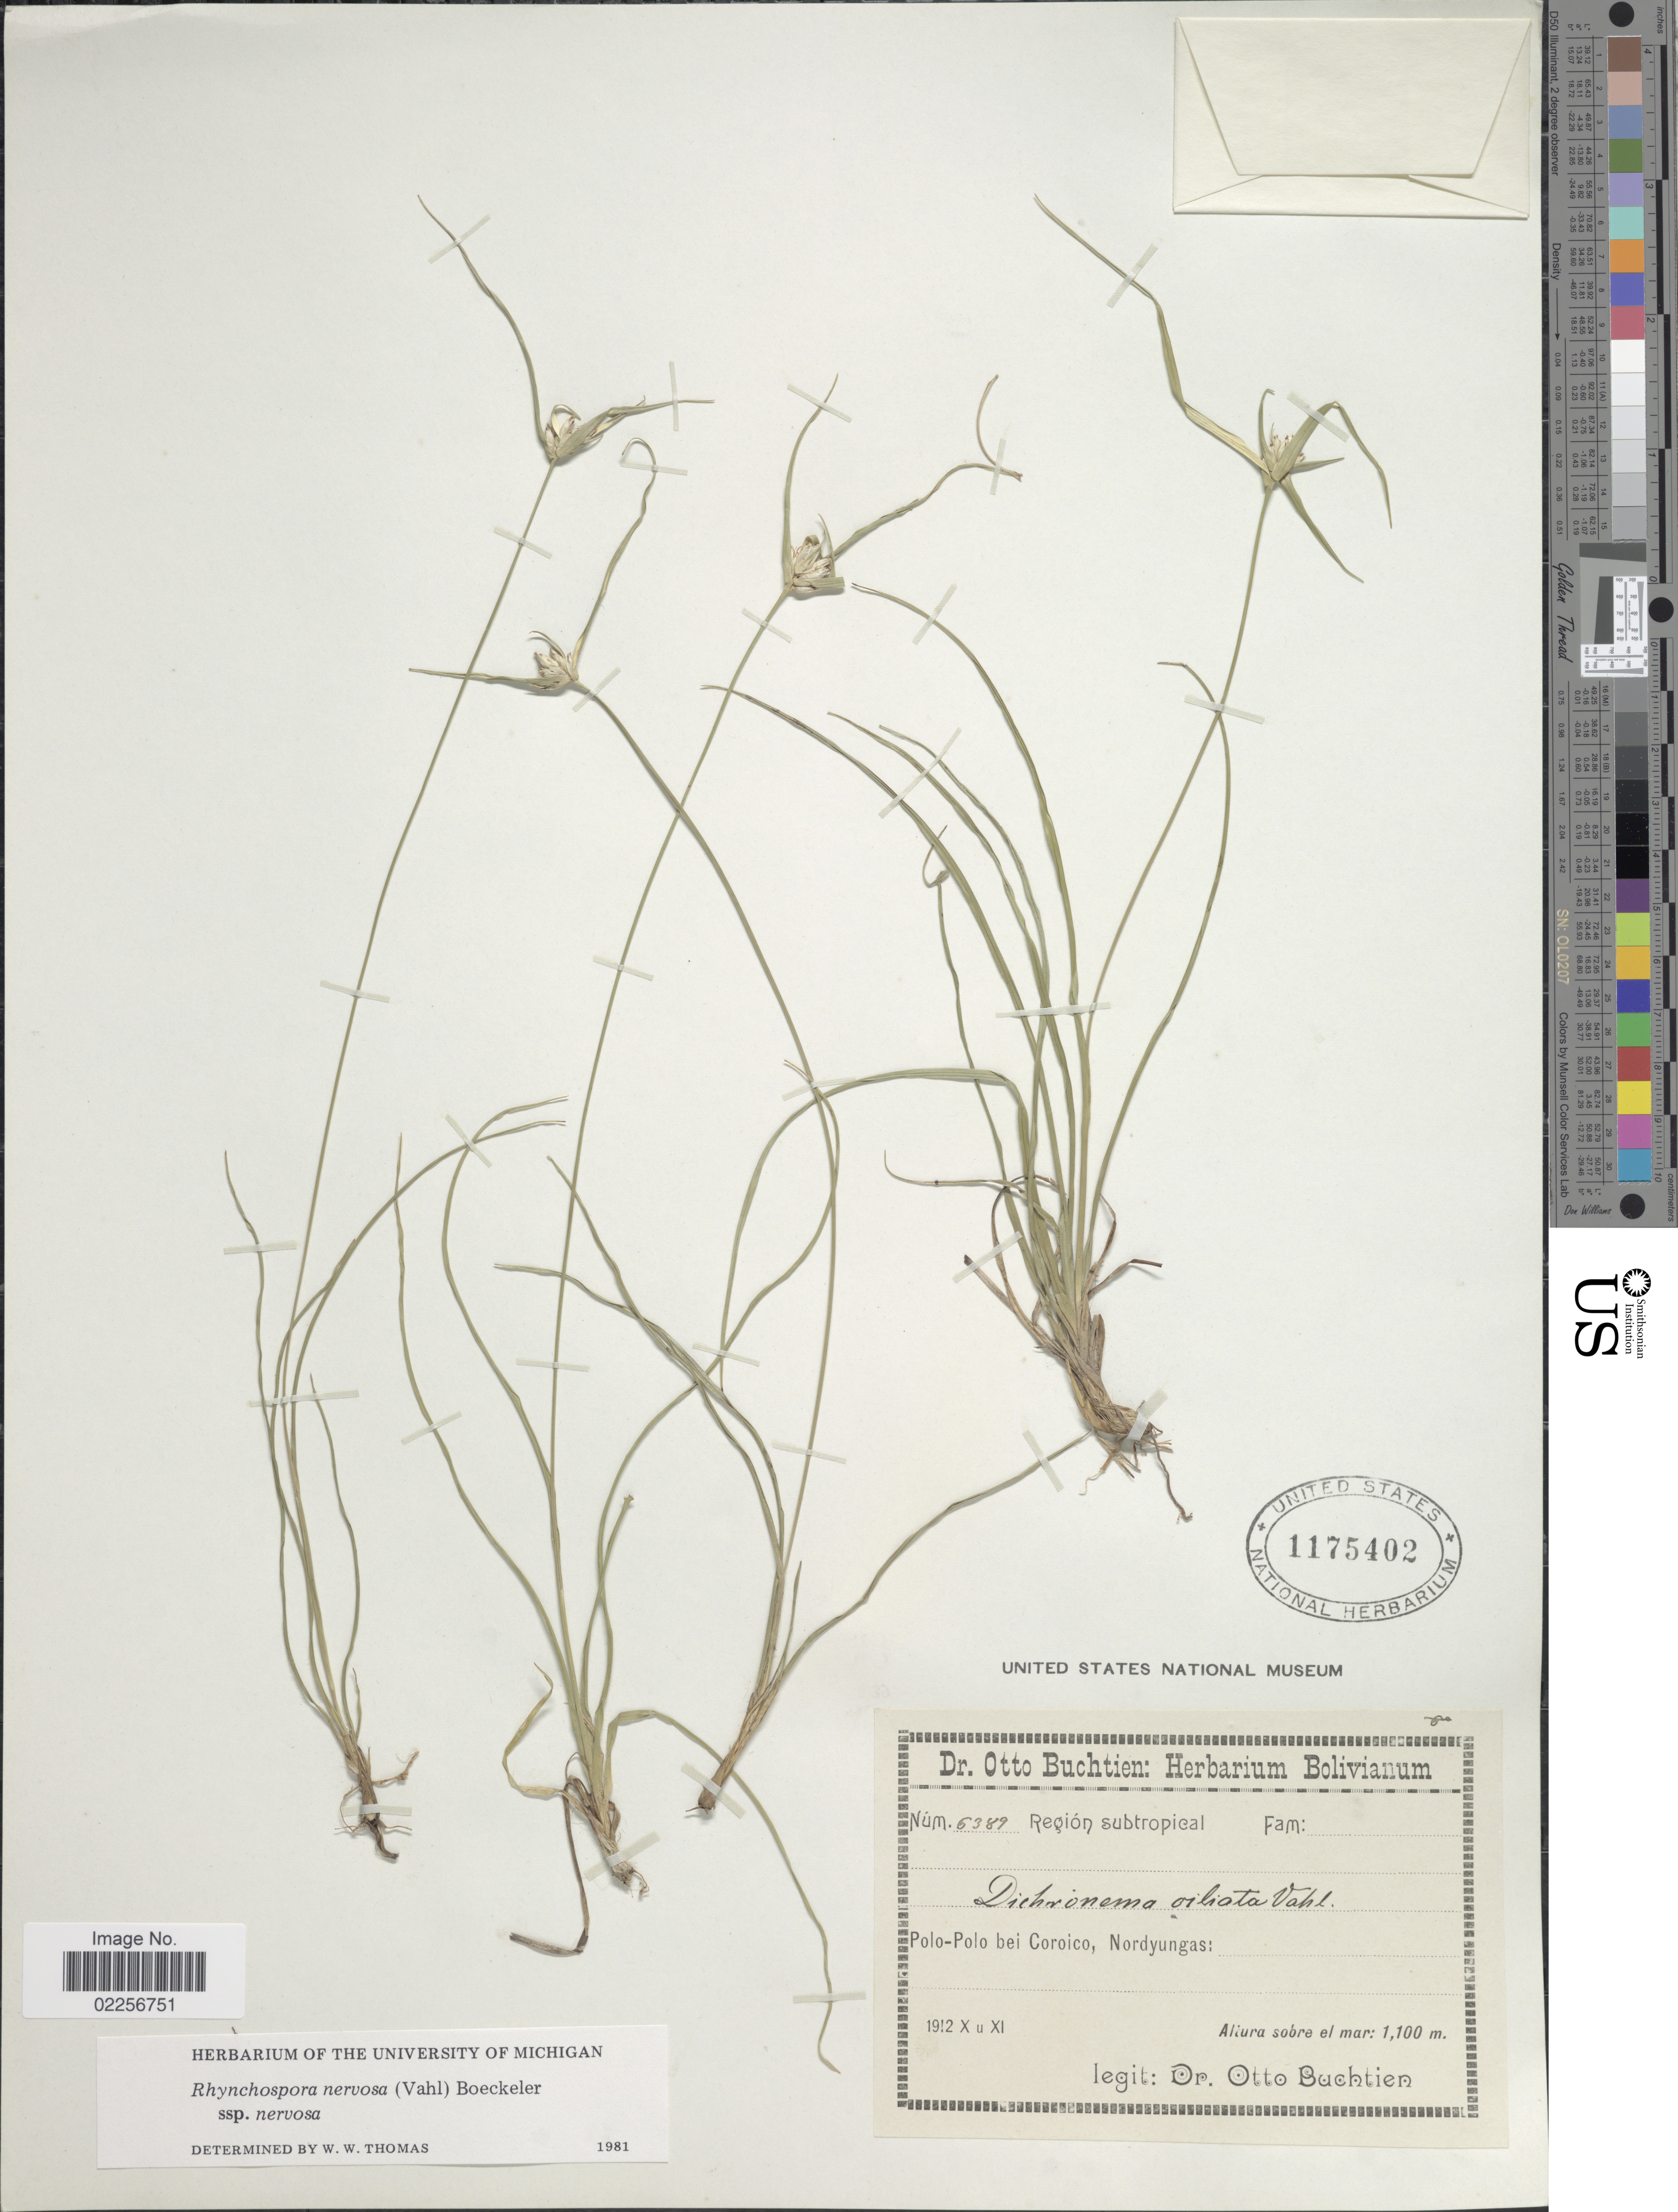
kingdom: Plantae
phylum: Tracheophyta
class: Liliopsida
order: Poales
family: Cyperaceae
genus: Rhynchospora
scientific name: Rhynchospora nervosa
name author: (Vahl) Boeckeler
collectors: O. Buchtien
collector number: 6389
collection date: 1912-10/1912-11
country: Bolivia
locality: Polo-Polo bei Coroico, Nordyungas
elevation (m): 1100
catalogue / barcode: US 1175402